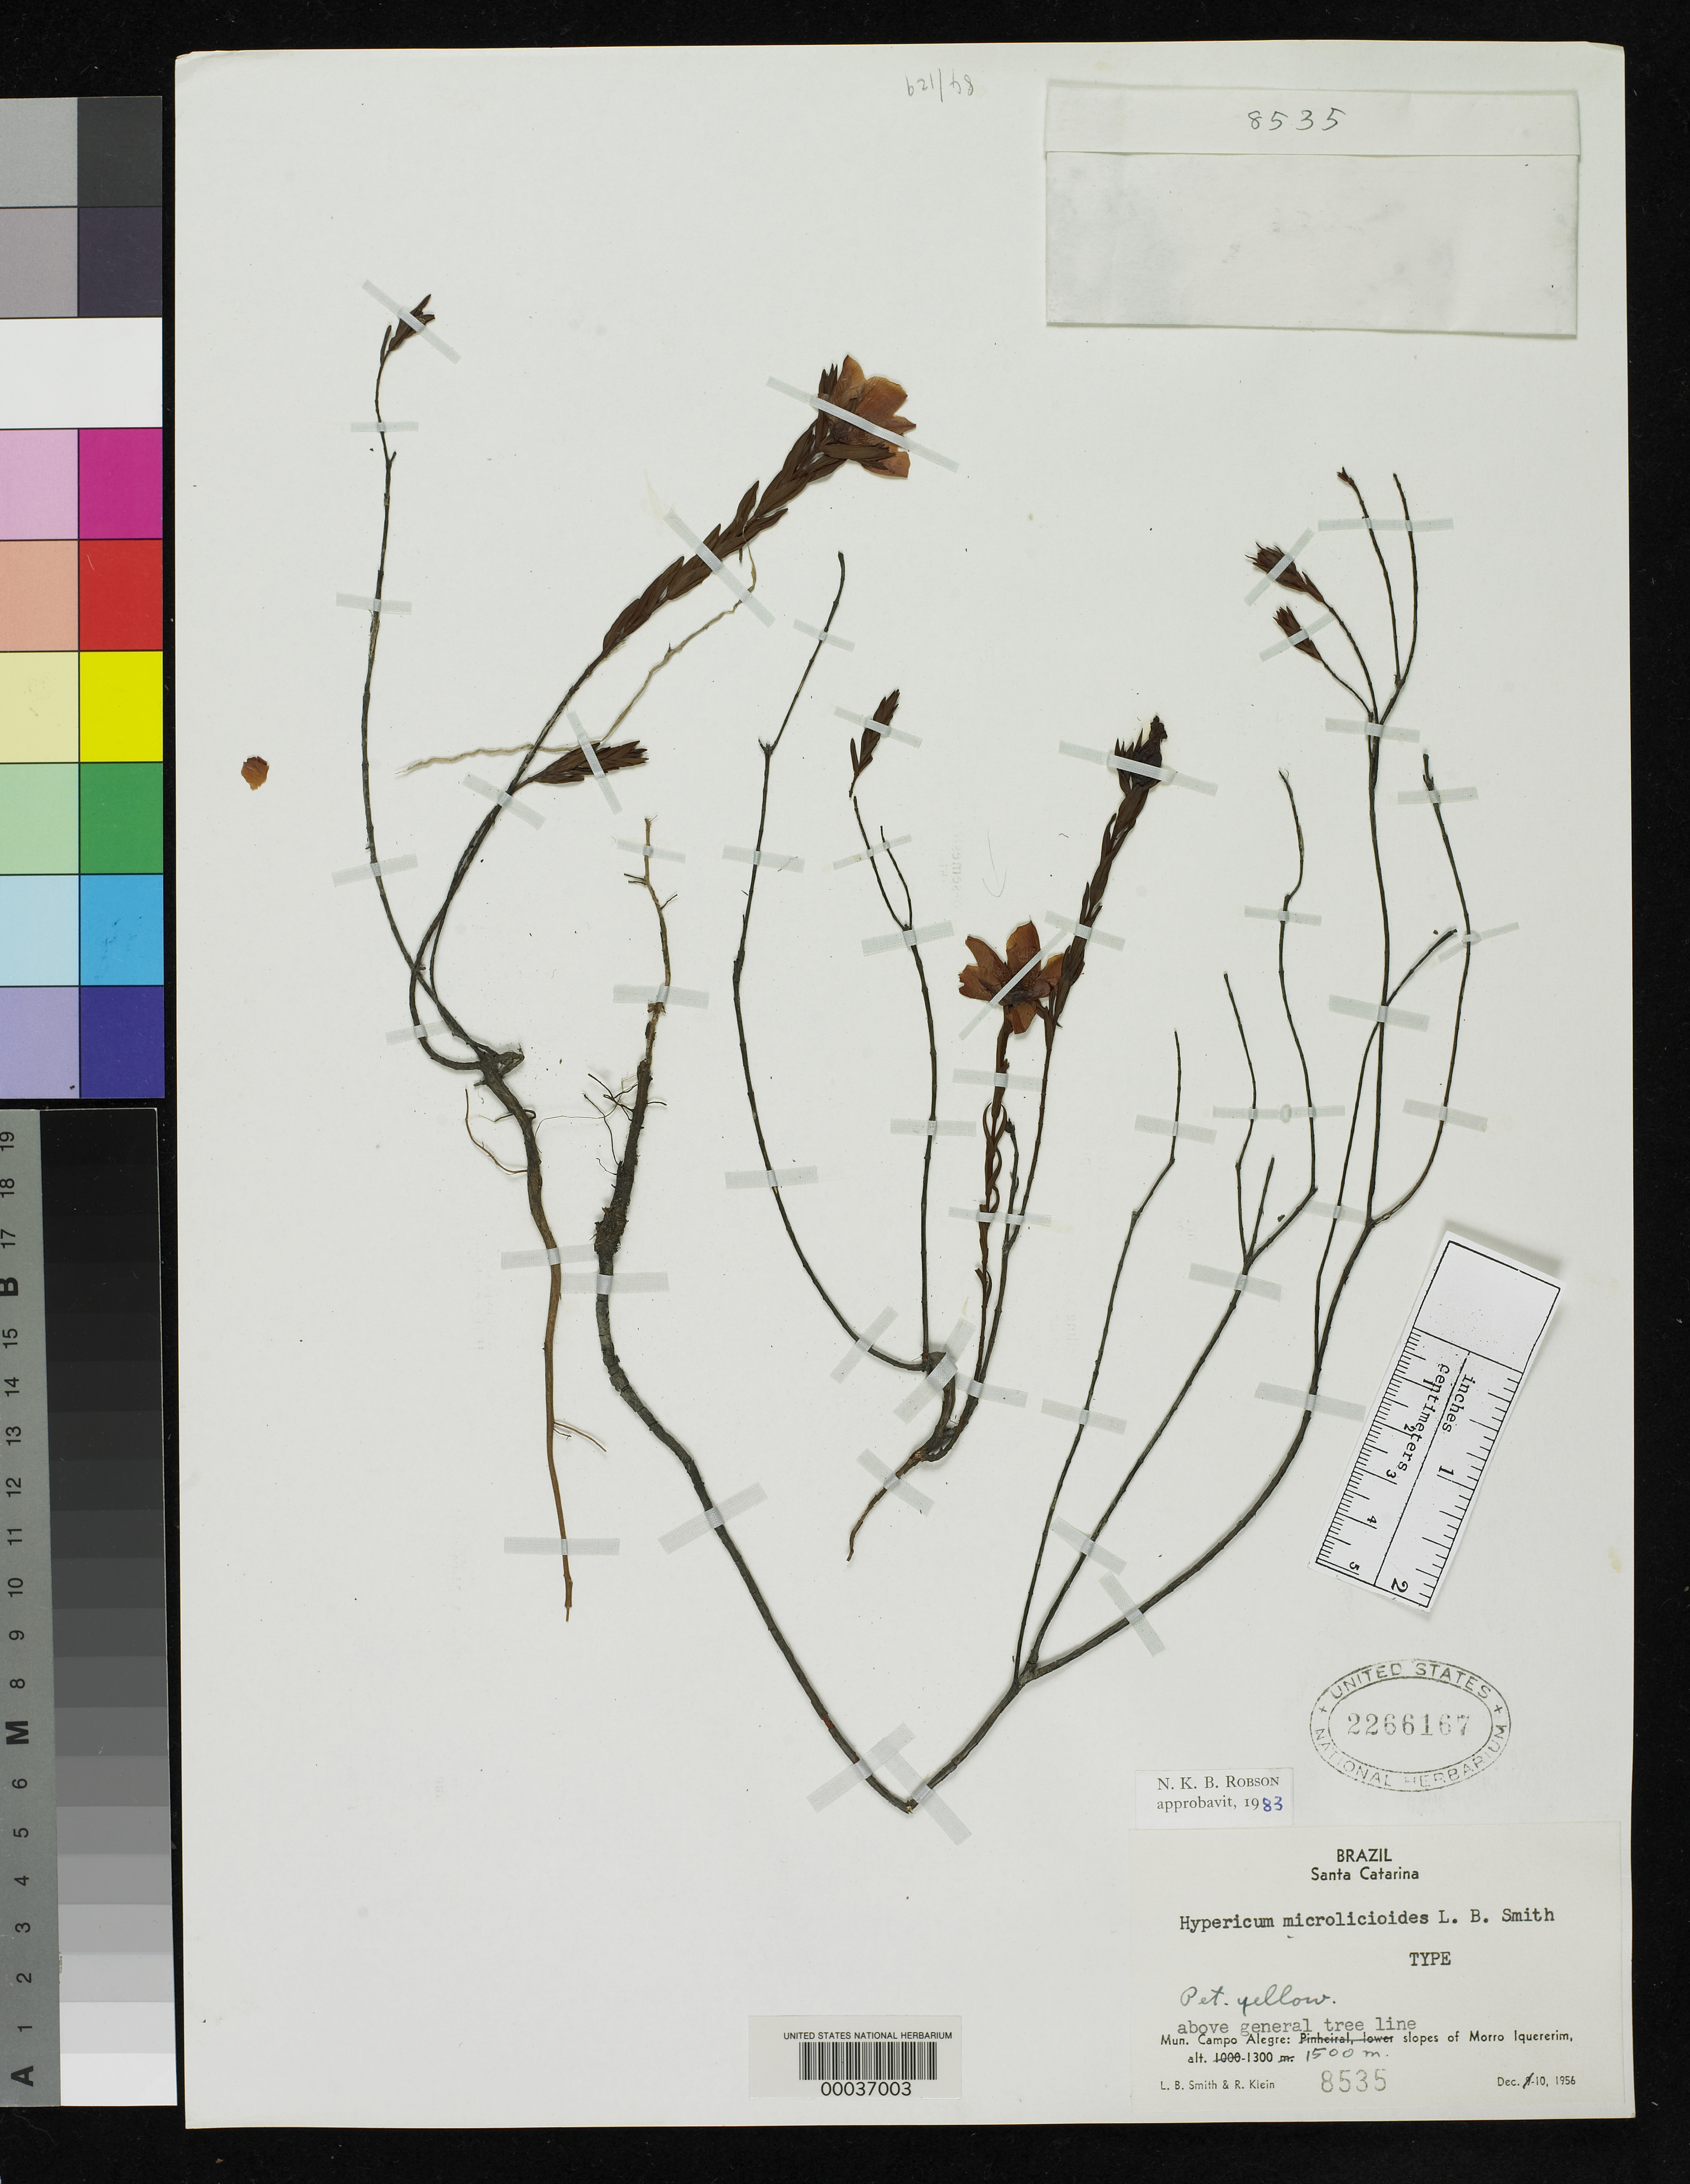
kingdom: Plantae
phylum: Tracheophyta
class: Magnoliopsida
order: Malpighiales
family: Hypericaceae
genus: Hypericum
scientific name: Hypericum microlicioides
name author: L.B. Sm.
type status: Holotype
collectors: L. Smith & R. M. Klein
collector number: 8535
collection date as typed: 10 Dec 1956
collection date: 1956-12-10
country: Brazil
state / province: Santa Catarina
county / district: Camp Allegre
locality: Slopes of Iquererim.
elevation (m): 1500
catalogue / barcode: US 2266167